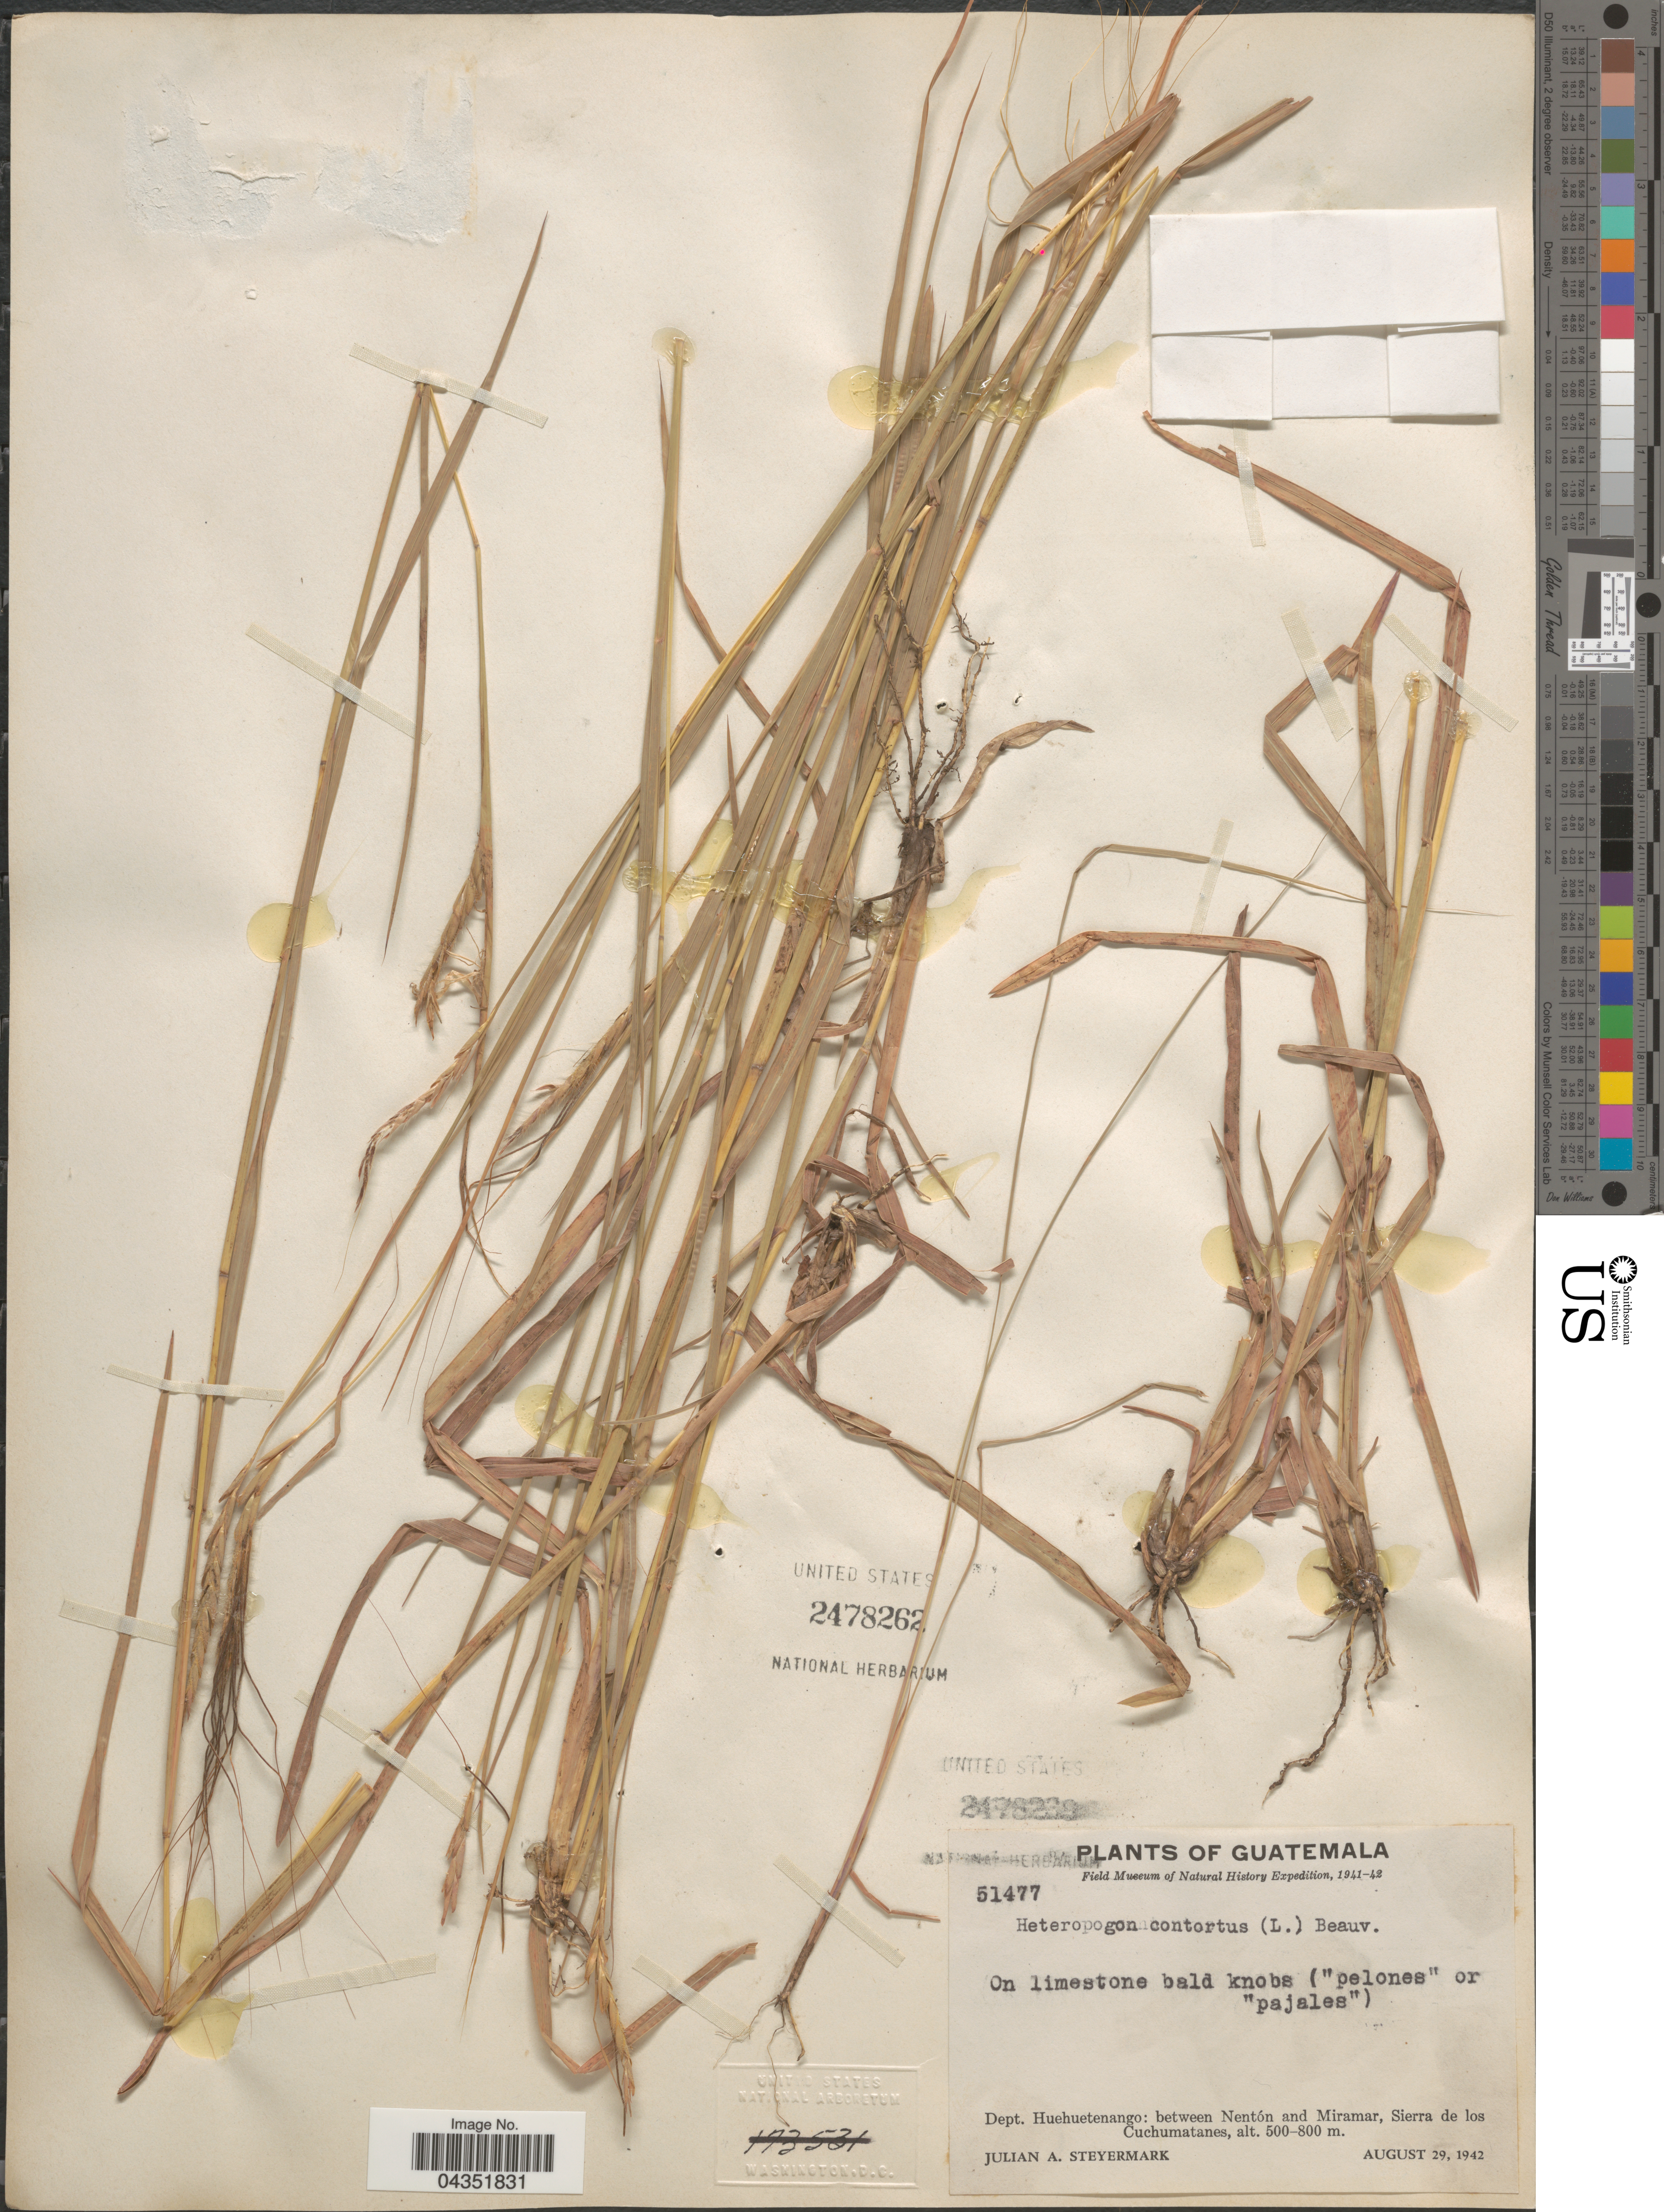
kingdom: Plantae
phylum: Tracheophyta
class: Liliopsida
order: Poales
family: Poaceae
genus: Heteropogon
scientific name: Heteropogon melanocarpus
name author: (Elliott) Benth.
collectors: J. Steyermark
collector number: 51477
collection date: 1942-08-29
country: Guatemala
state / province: Huehuetenango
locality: Field Museum of Natural History Expedition, 1941-42. Dept. Huehuetenango: between Nentón and Miramar, Sierra de los Cuchumatanes.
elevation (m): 500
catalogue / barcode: US 2478262